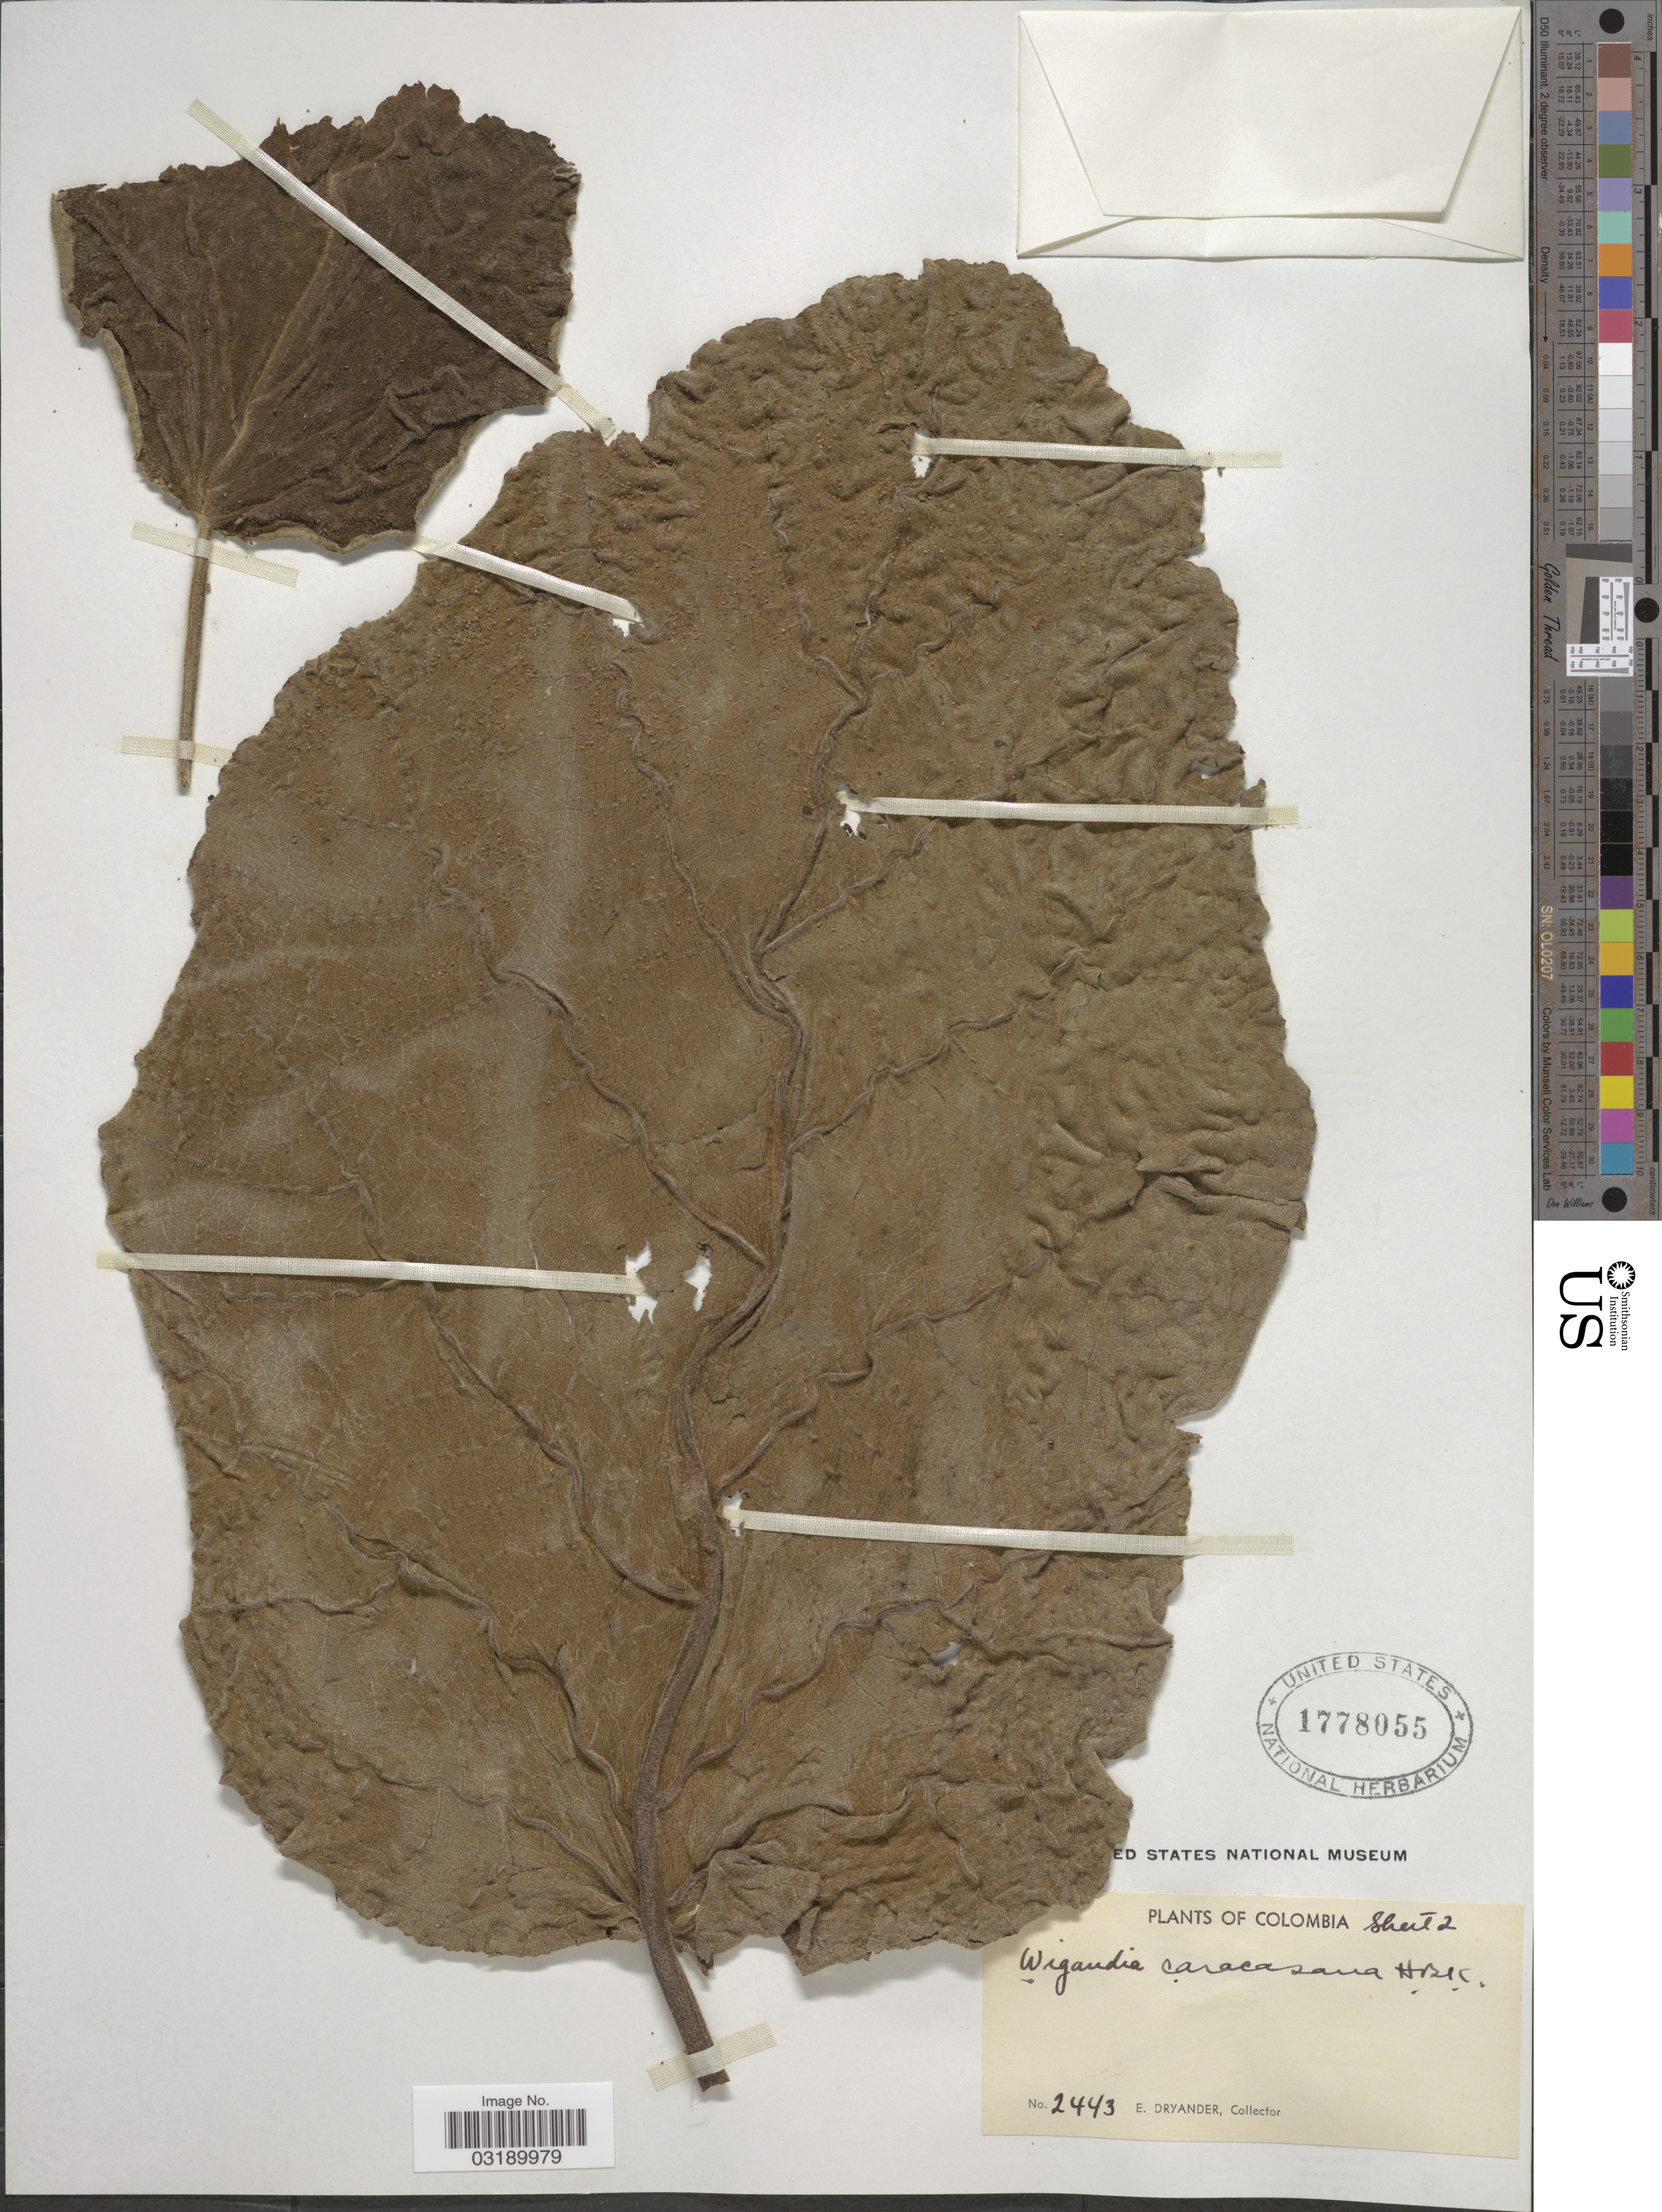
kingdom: Plantae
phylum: Tracheophyta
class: Magnoliopsida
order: Boraginales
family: Namaceae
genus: Wigandia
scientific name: Wigandia caracasana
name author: Kunth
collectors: E. Dryander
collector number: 2443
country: Colombia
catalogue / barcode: US 1778055